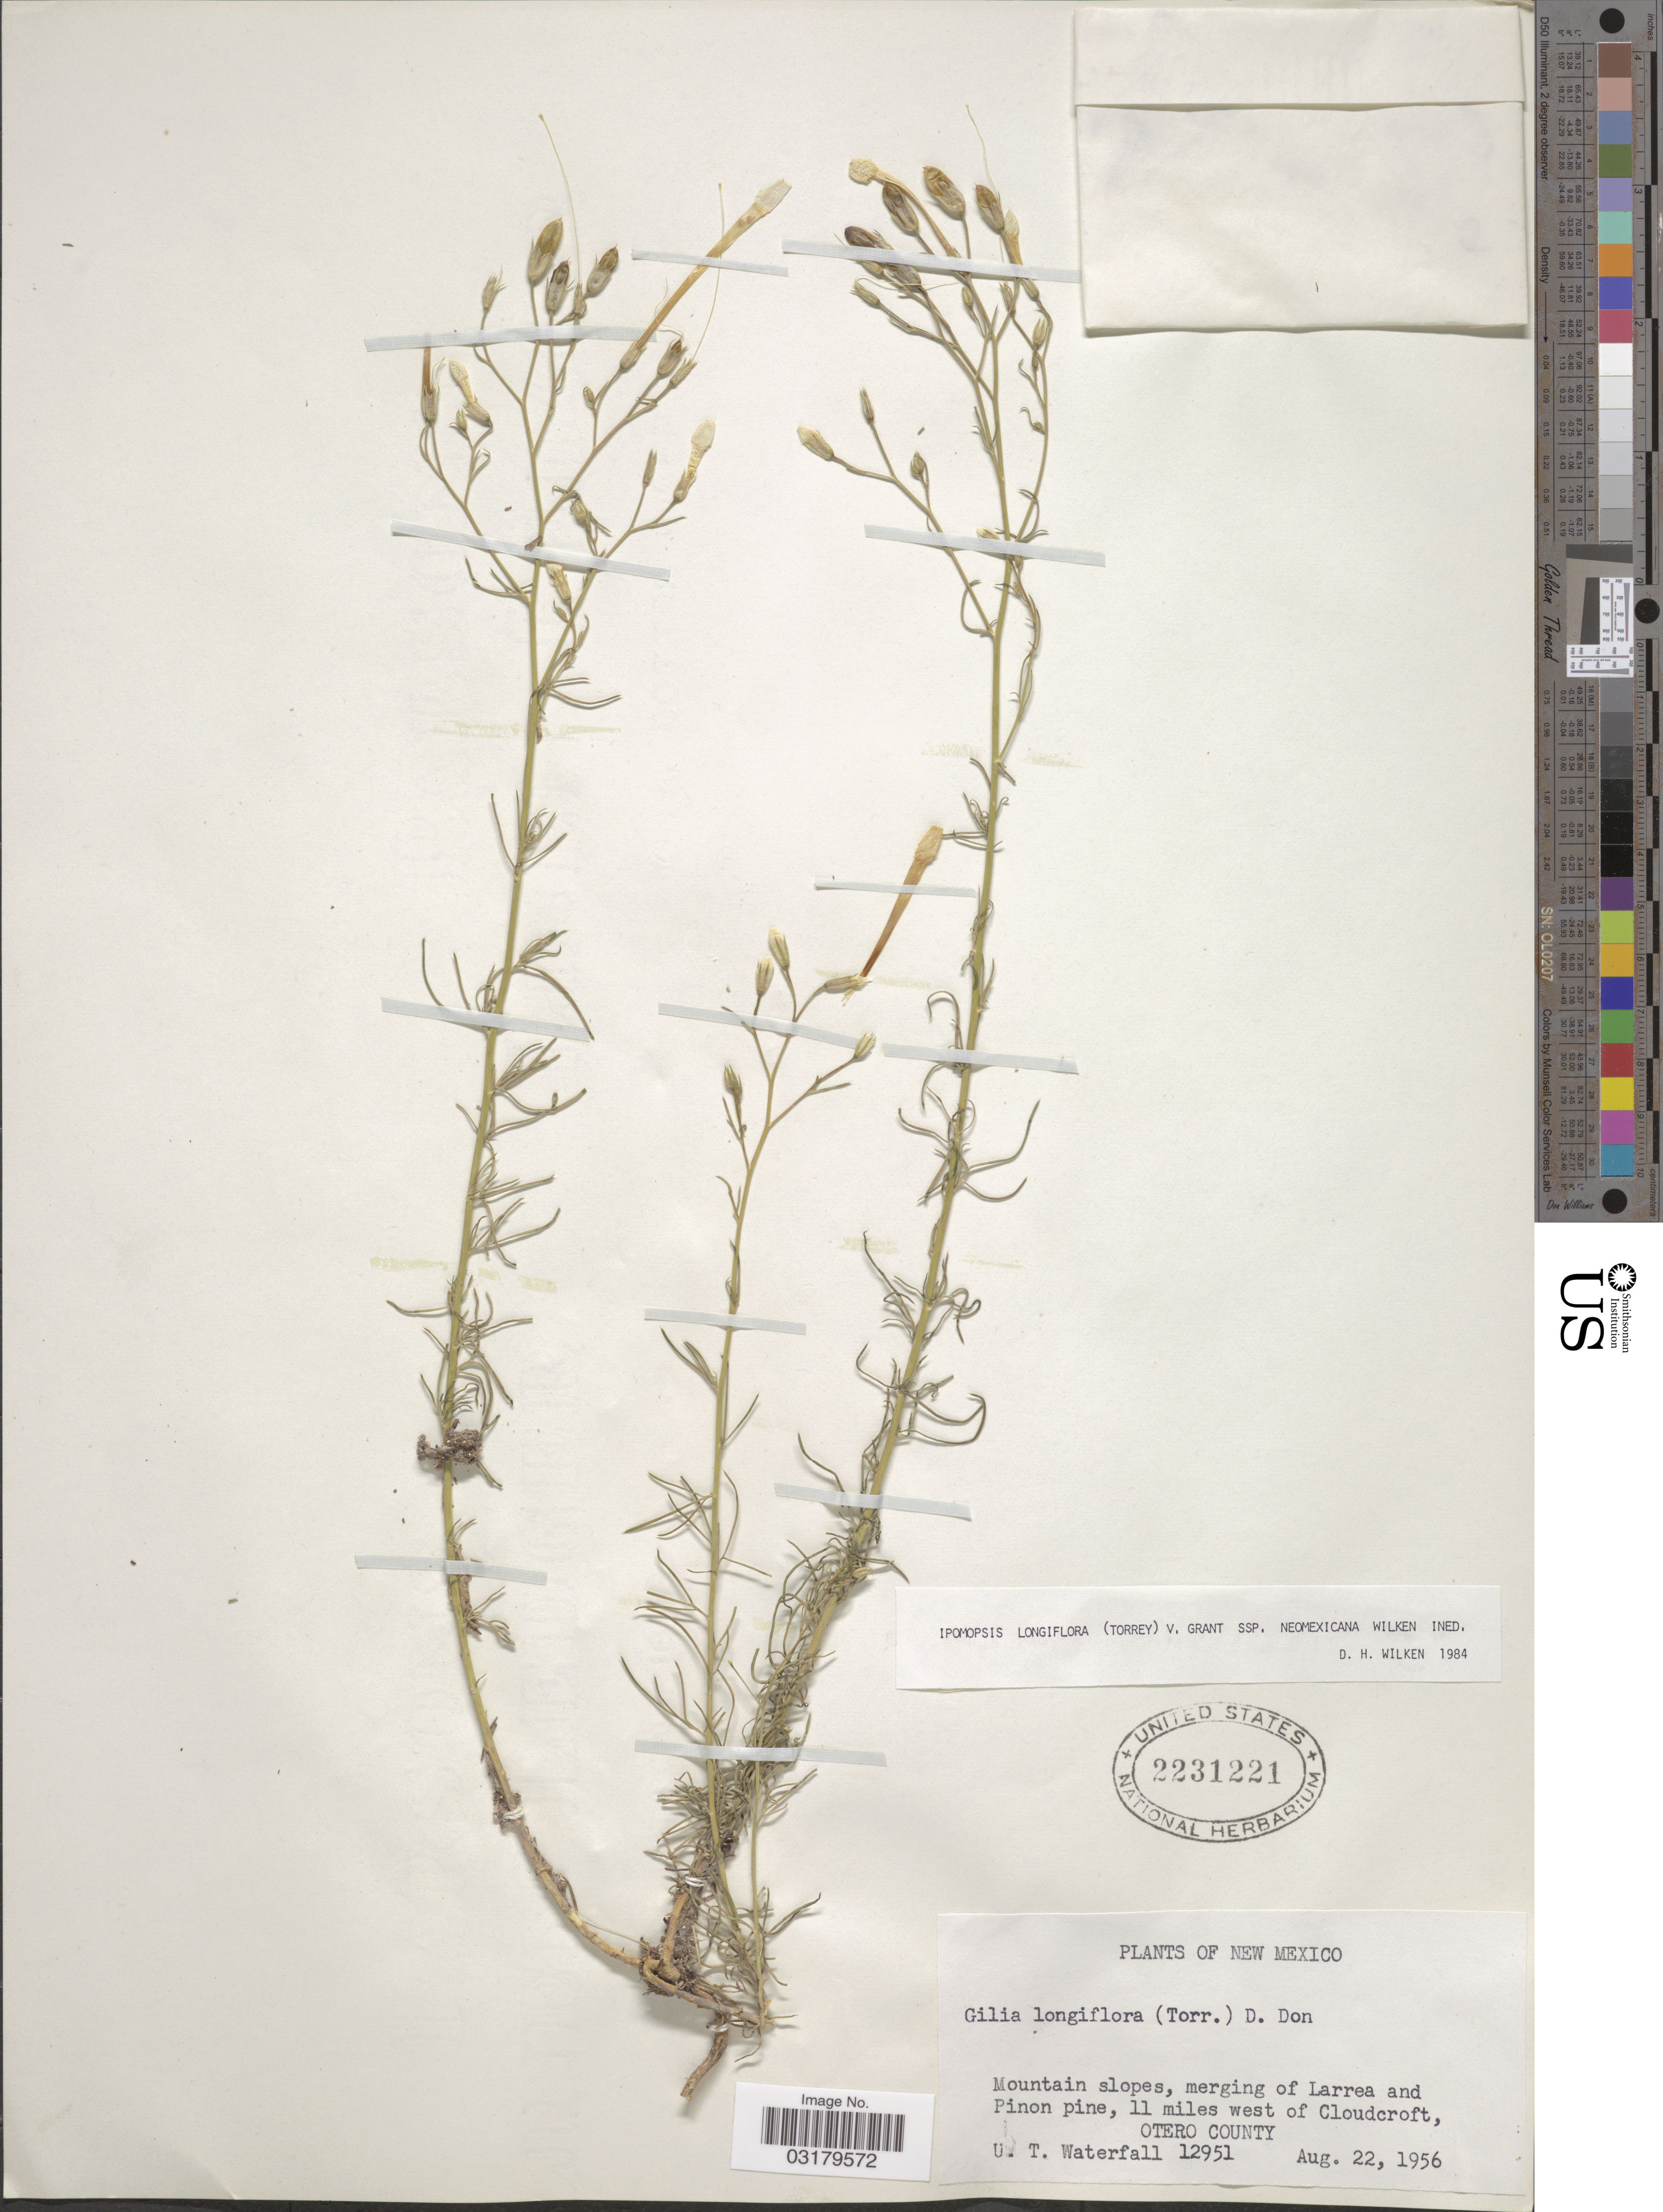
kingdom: Plantae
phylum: Tracheophyta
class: Magnoliopsida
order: Ericales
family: Polemoniaceae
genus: Ipomopsis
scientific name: Ipomopsis longiflora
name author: (Torr.) V.E. Grant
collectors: U. T. Waterfall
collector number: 12951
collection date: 1956-08-22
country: United States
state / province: New Mexico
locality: Mountain slopes, merging of Larrea and Pinon pine, 11 miles west of Cloudcroft, Otero County.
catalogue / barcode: US 2231221